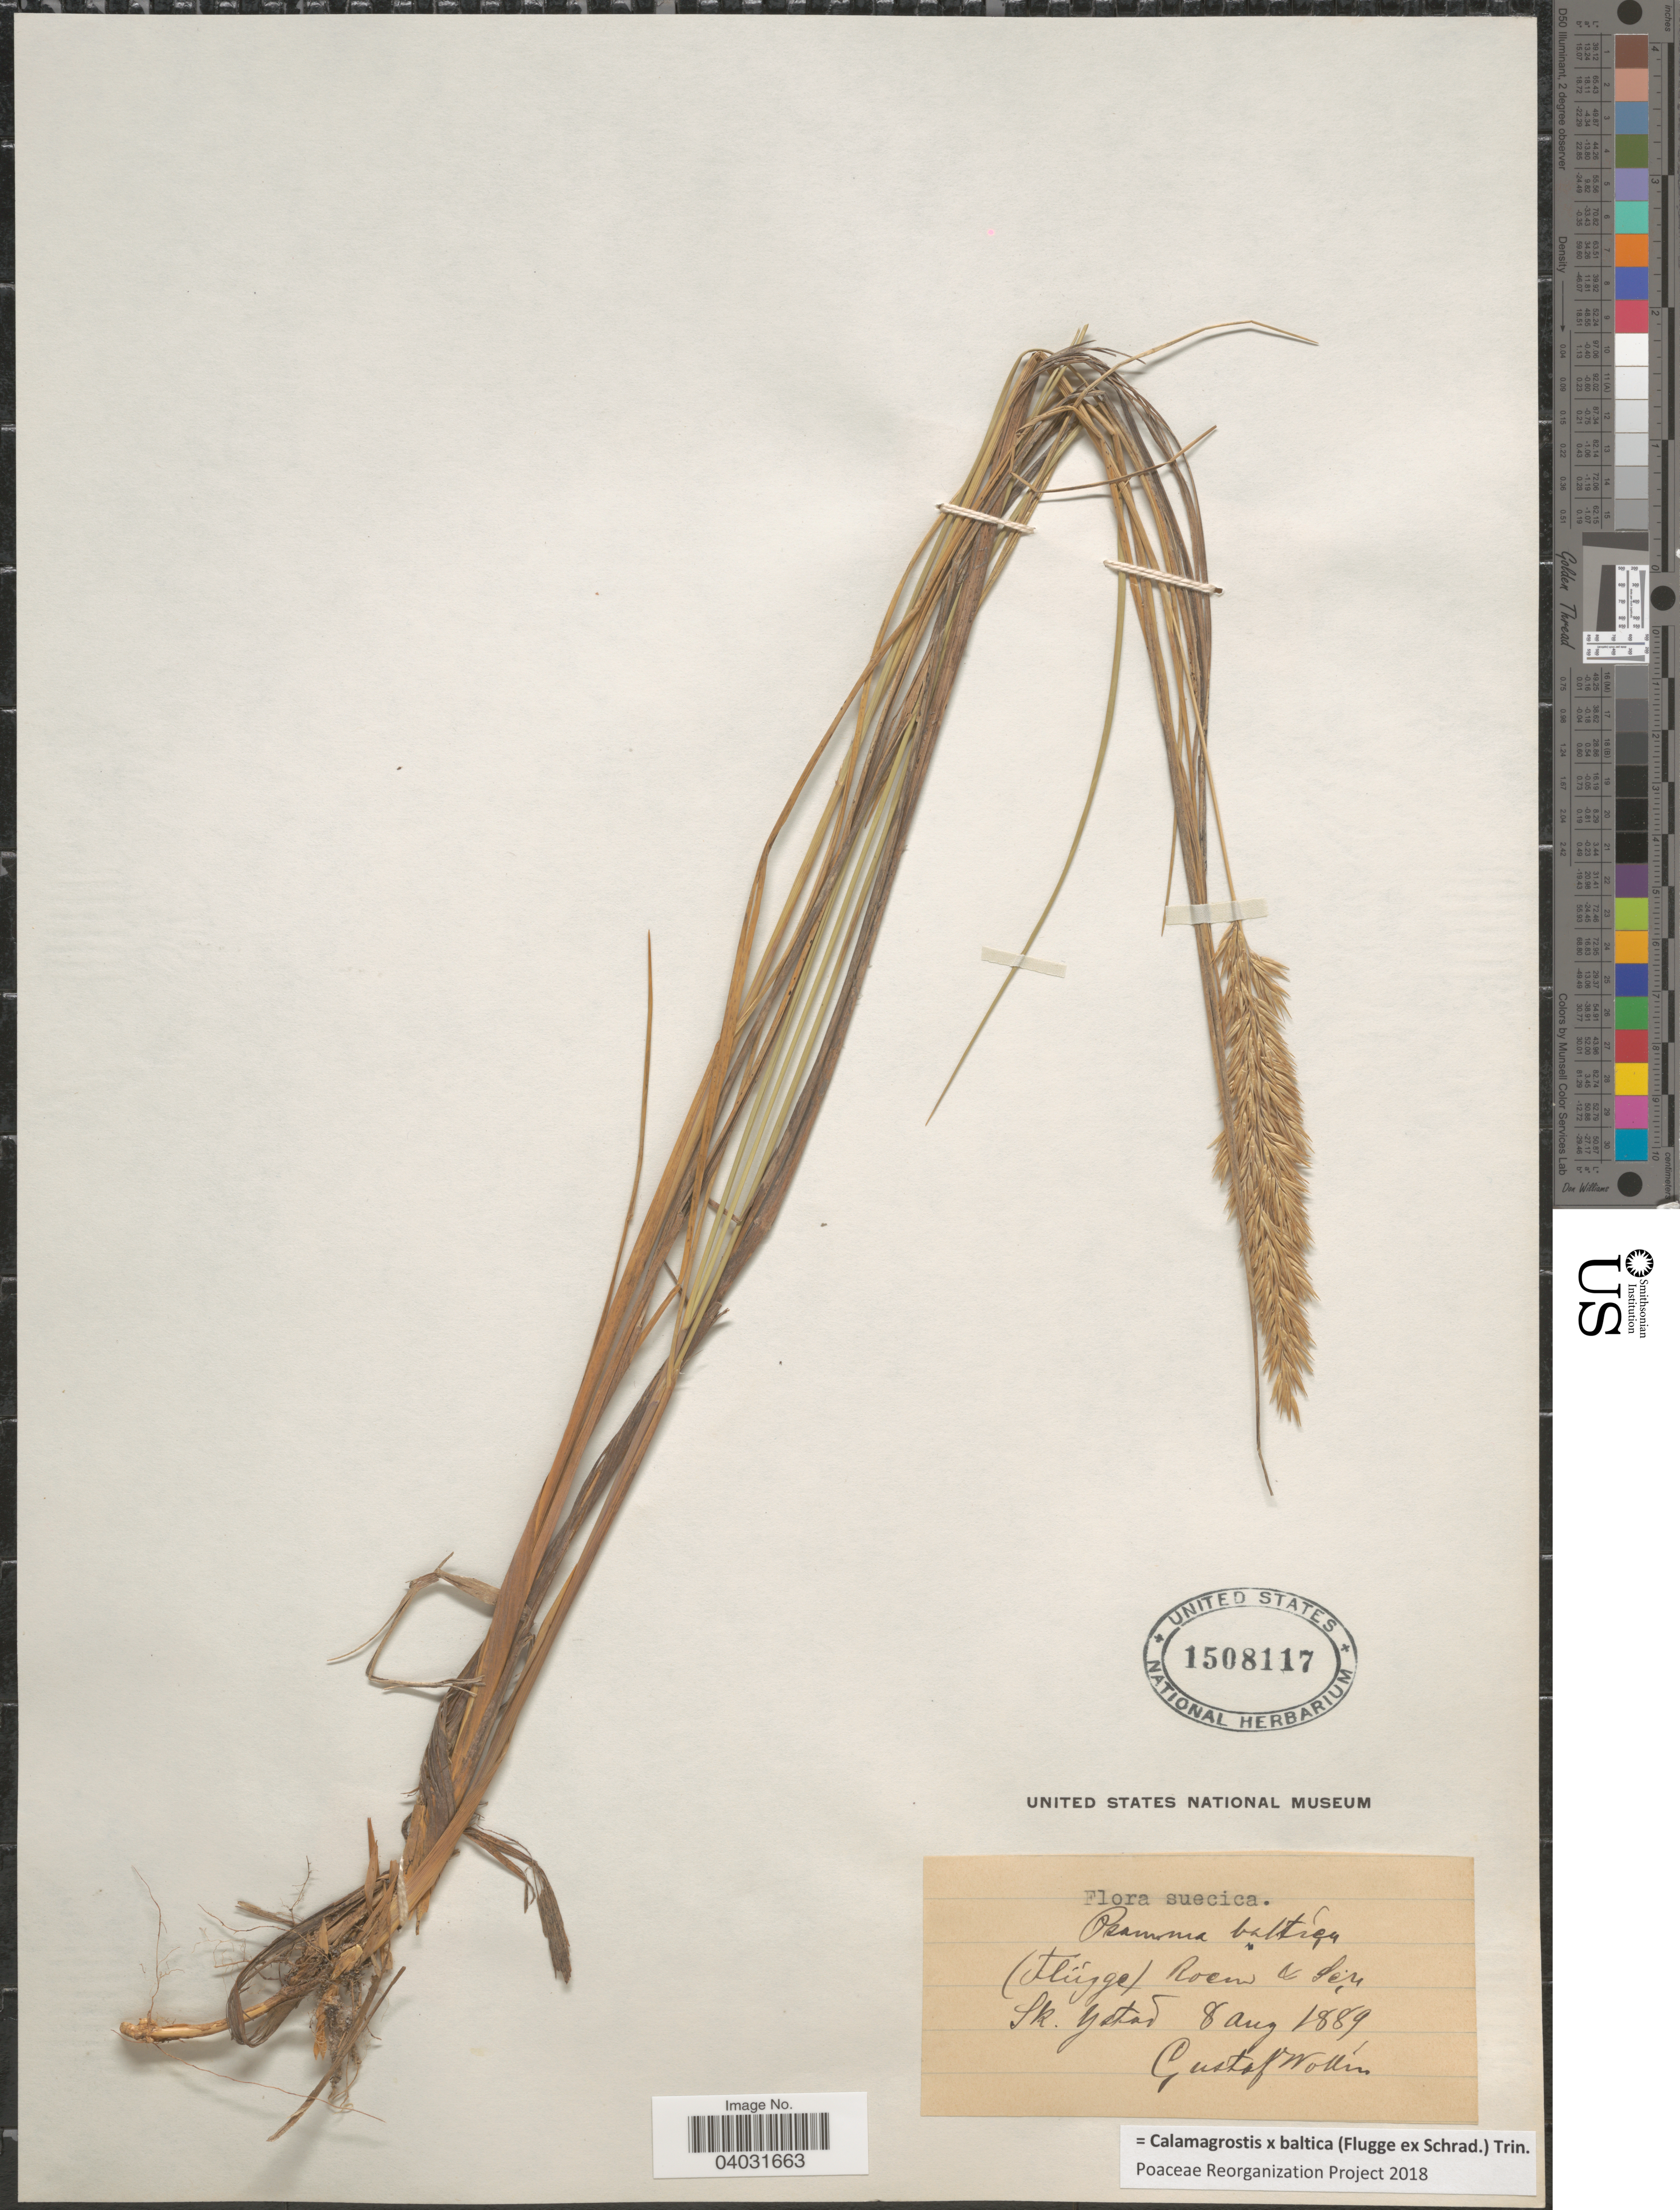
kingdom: Plantae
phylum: Tracheophyta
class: Liliopsida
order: Poales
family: Poaceae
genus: Calamagrostis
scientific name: Calamagrostis x baltica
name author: (Flüggé ex Schrad.) Trin.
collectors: G. Wollen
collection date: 1889-08-08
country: Sweden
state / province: Skåne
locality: Suecica. Sk. Ystad.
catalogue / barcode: US 1508117